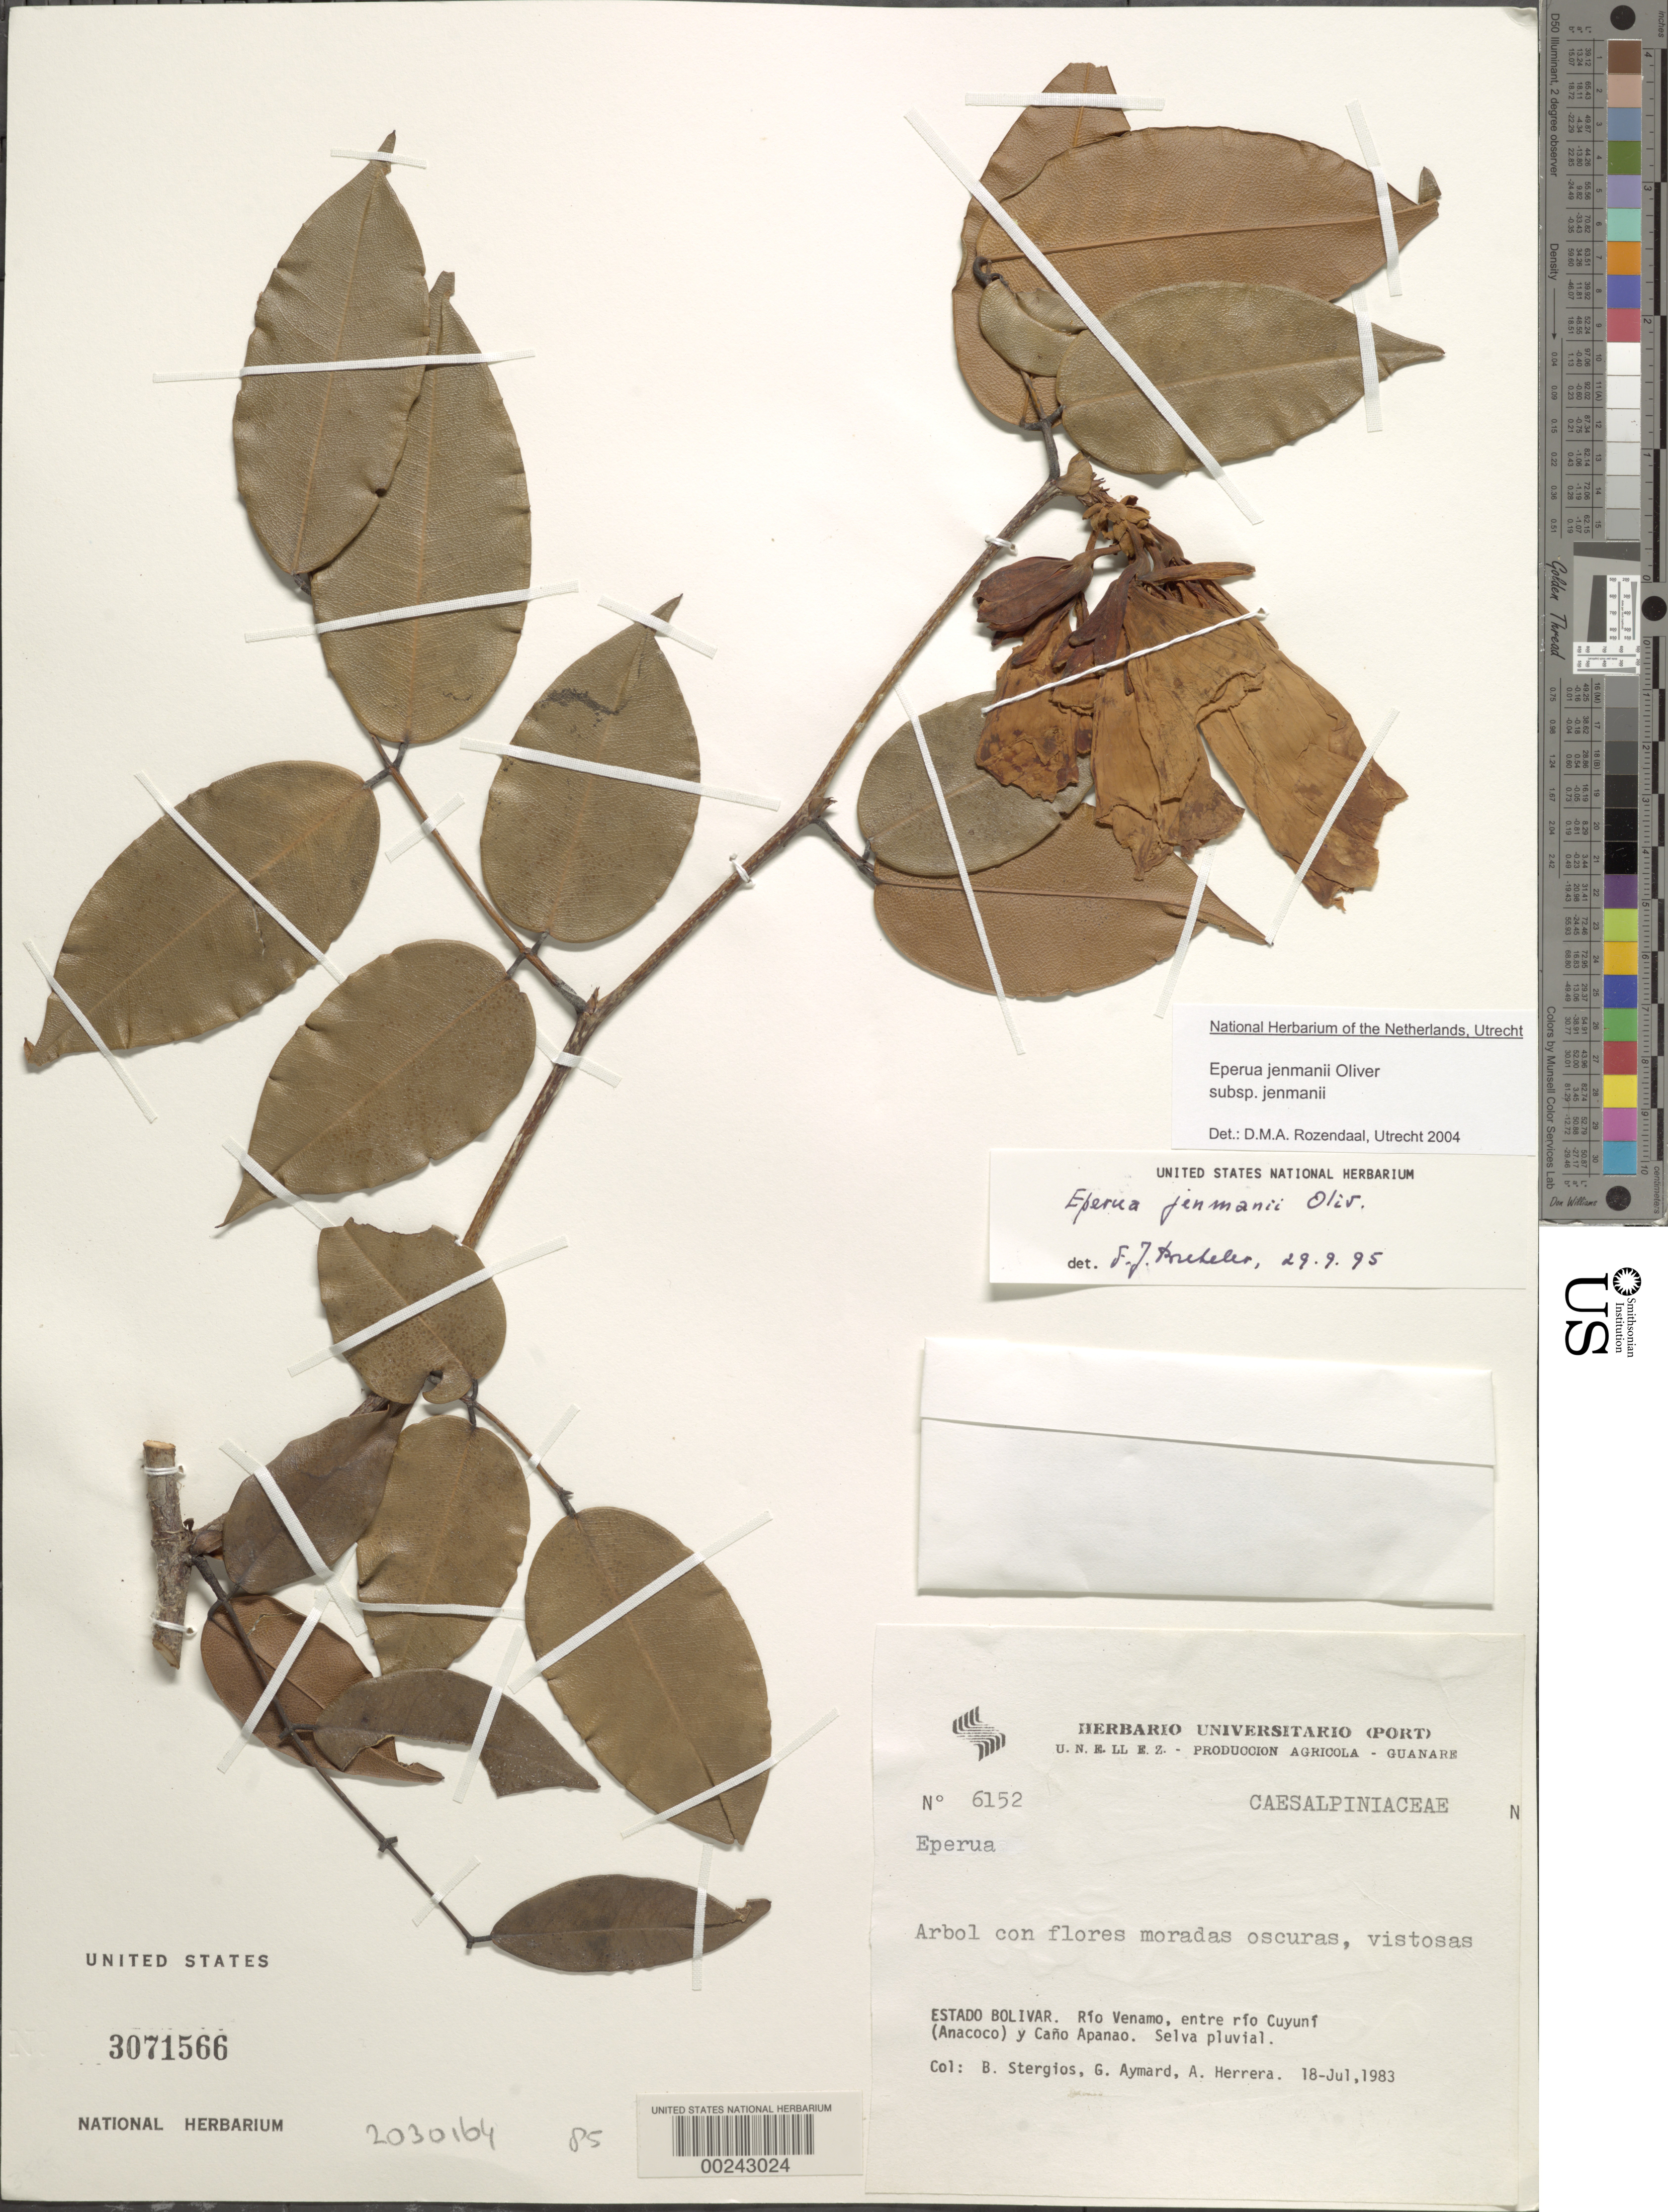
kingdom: Plantae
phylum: Tracheophyta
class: Magnoliopsida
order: Fabales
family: Fabaceae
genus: Eperua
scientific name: Eperua jenmanii subsp. sandwithii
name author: R.S. Cowan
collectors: B. G. Stergios, G. A. Aymard & A. Herrera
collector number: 6152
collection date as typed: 18 Jul 1983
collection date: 1983-07-18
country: Venezuela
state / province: Bolivar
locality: Río Venamo, between Río Cuyuni (Anacoco) and Caño Apanao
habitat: Rain forest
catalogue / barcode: US 3071566